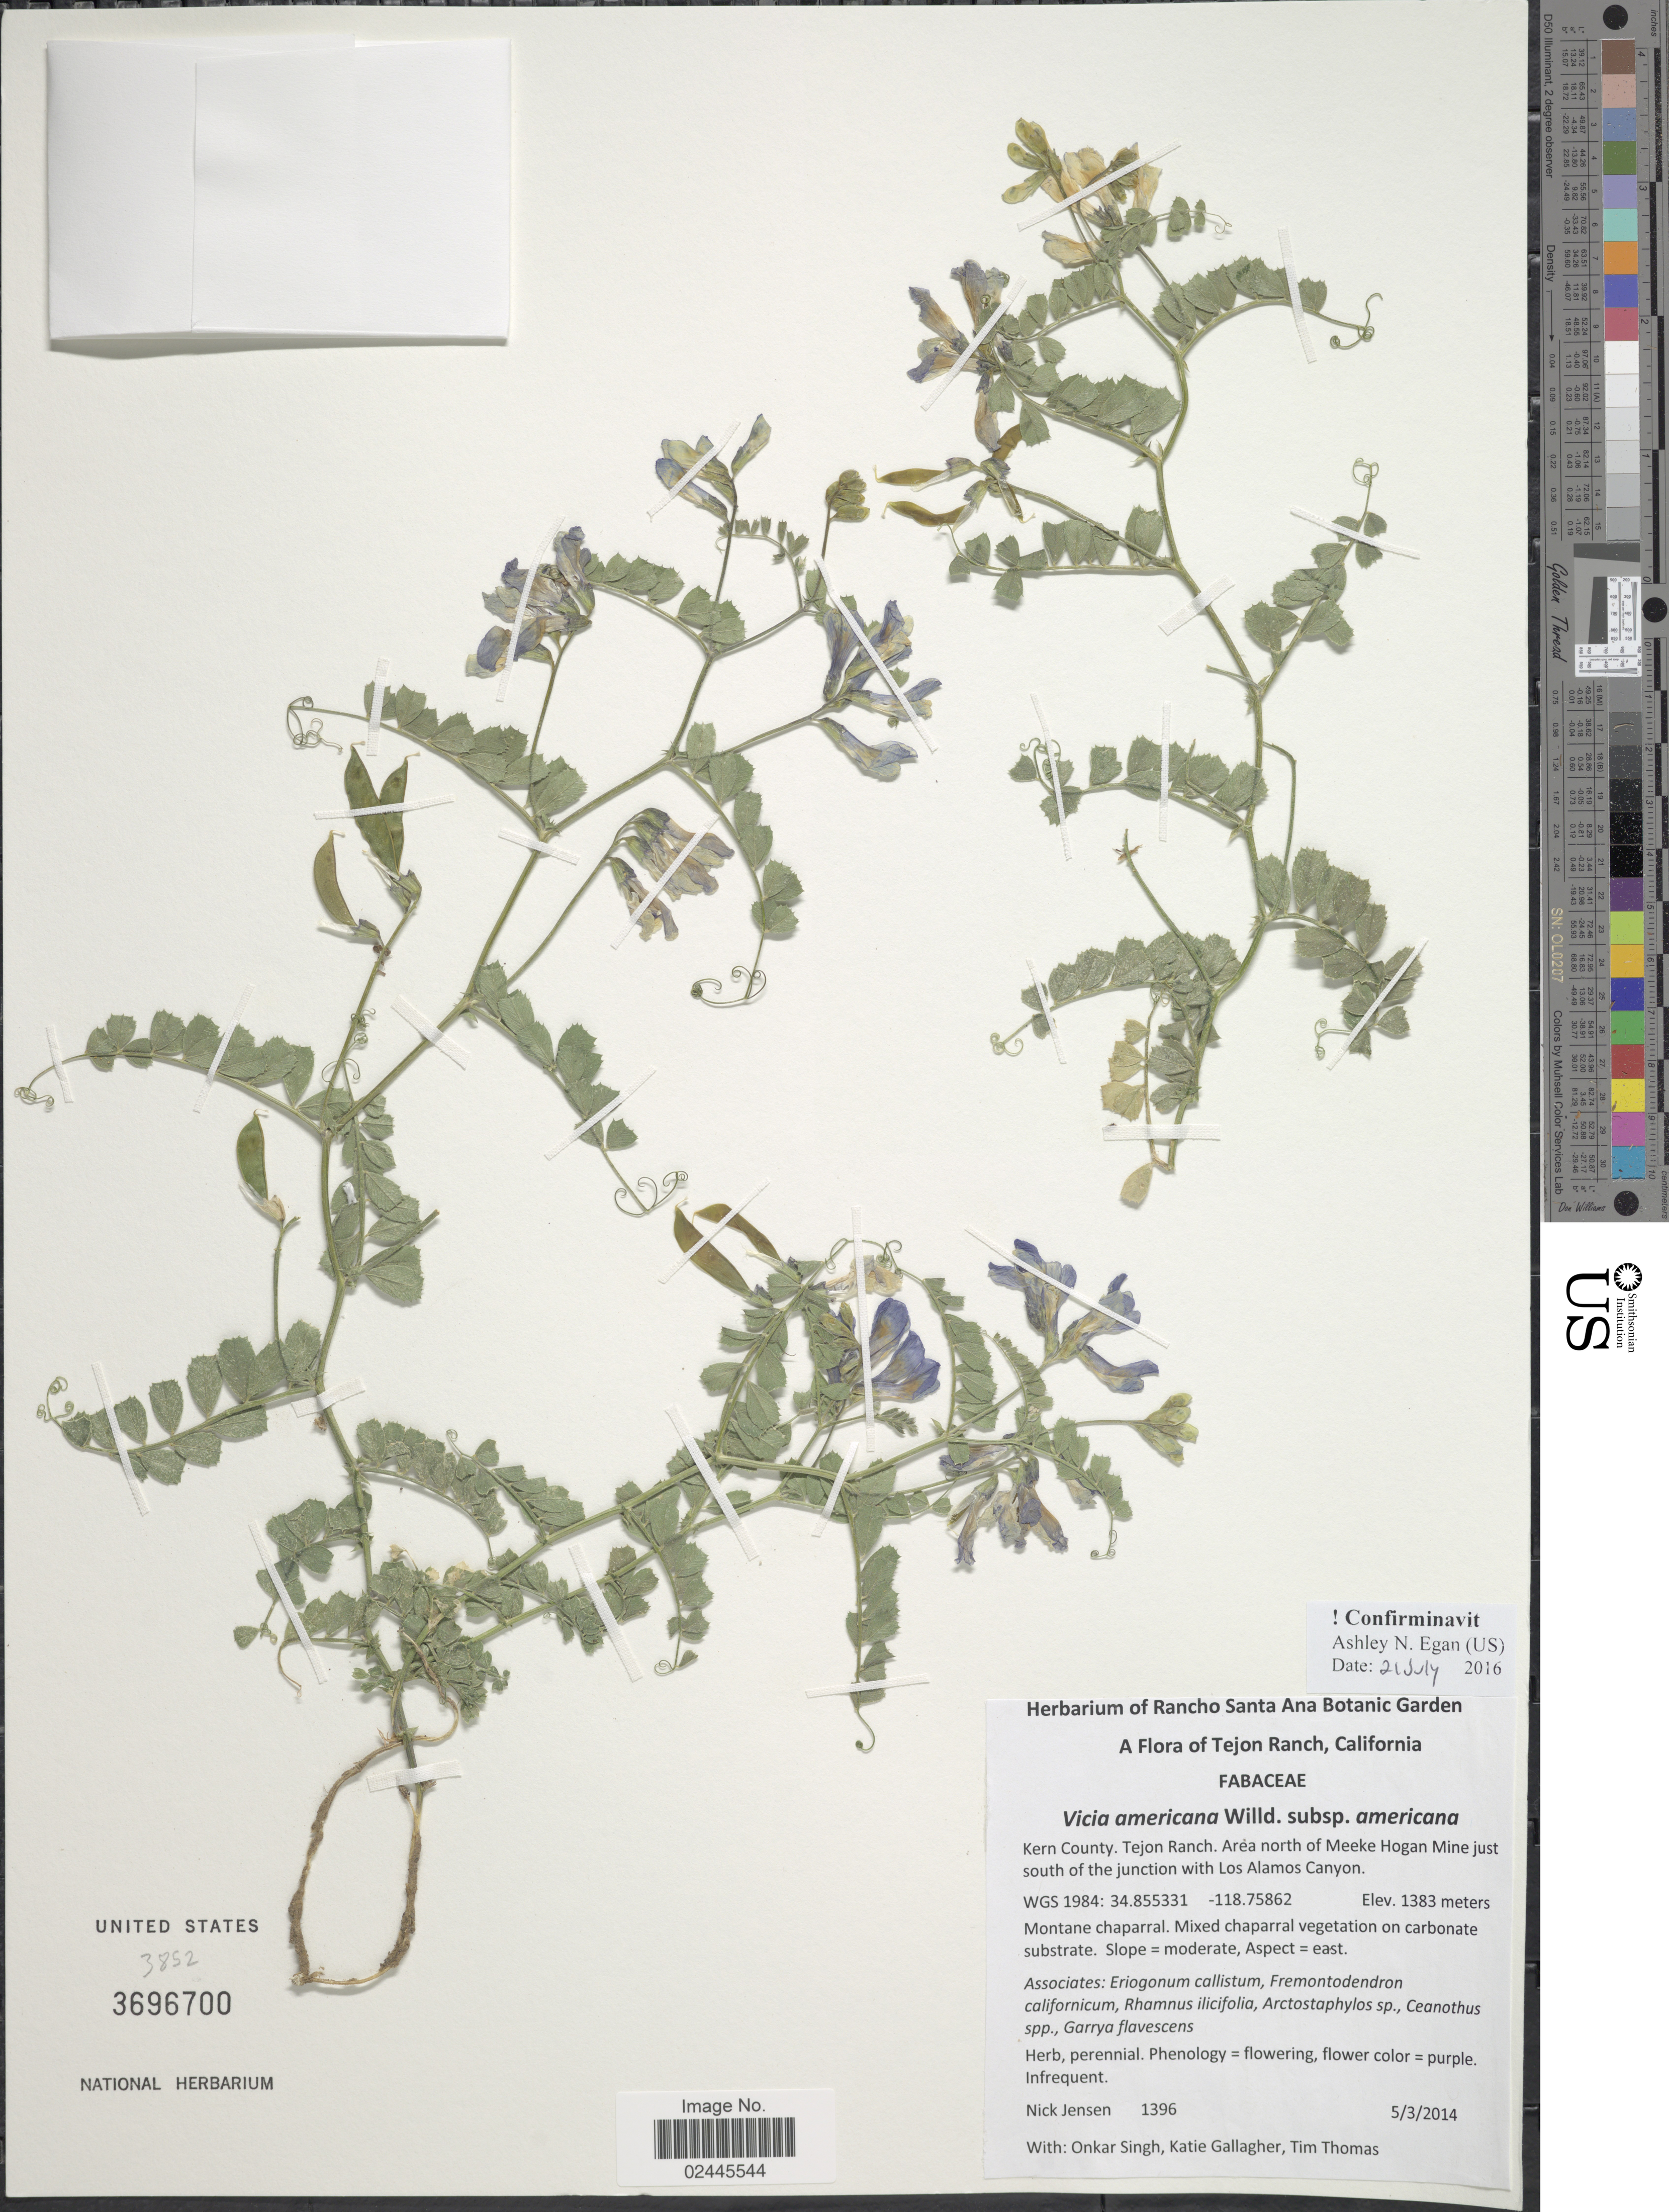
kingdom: Plantae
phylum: Tracheophyta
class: Magnoliopsida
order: Fabales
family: Fabaceae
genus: Vicia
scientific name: Vicia americana var. americana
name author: Muhl. ex Willd.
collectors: N. Jensen, O. Singh, K. Gallagher & T. Thomas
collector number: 1396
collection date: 2014-05-03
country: United States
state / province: California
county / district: Kern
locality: Tejon Ranch, Kern County, Area north of Meeke Hogan Mine just south of the junction with Los Alamos Canyon, WGS 1984.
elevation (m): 1383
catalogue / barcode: US 3696700